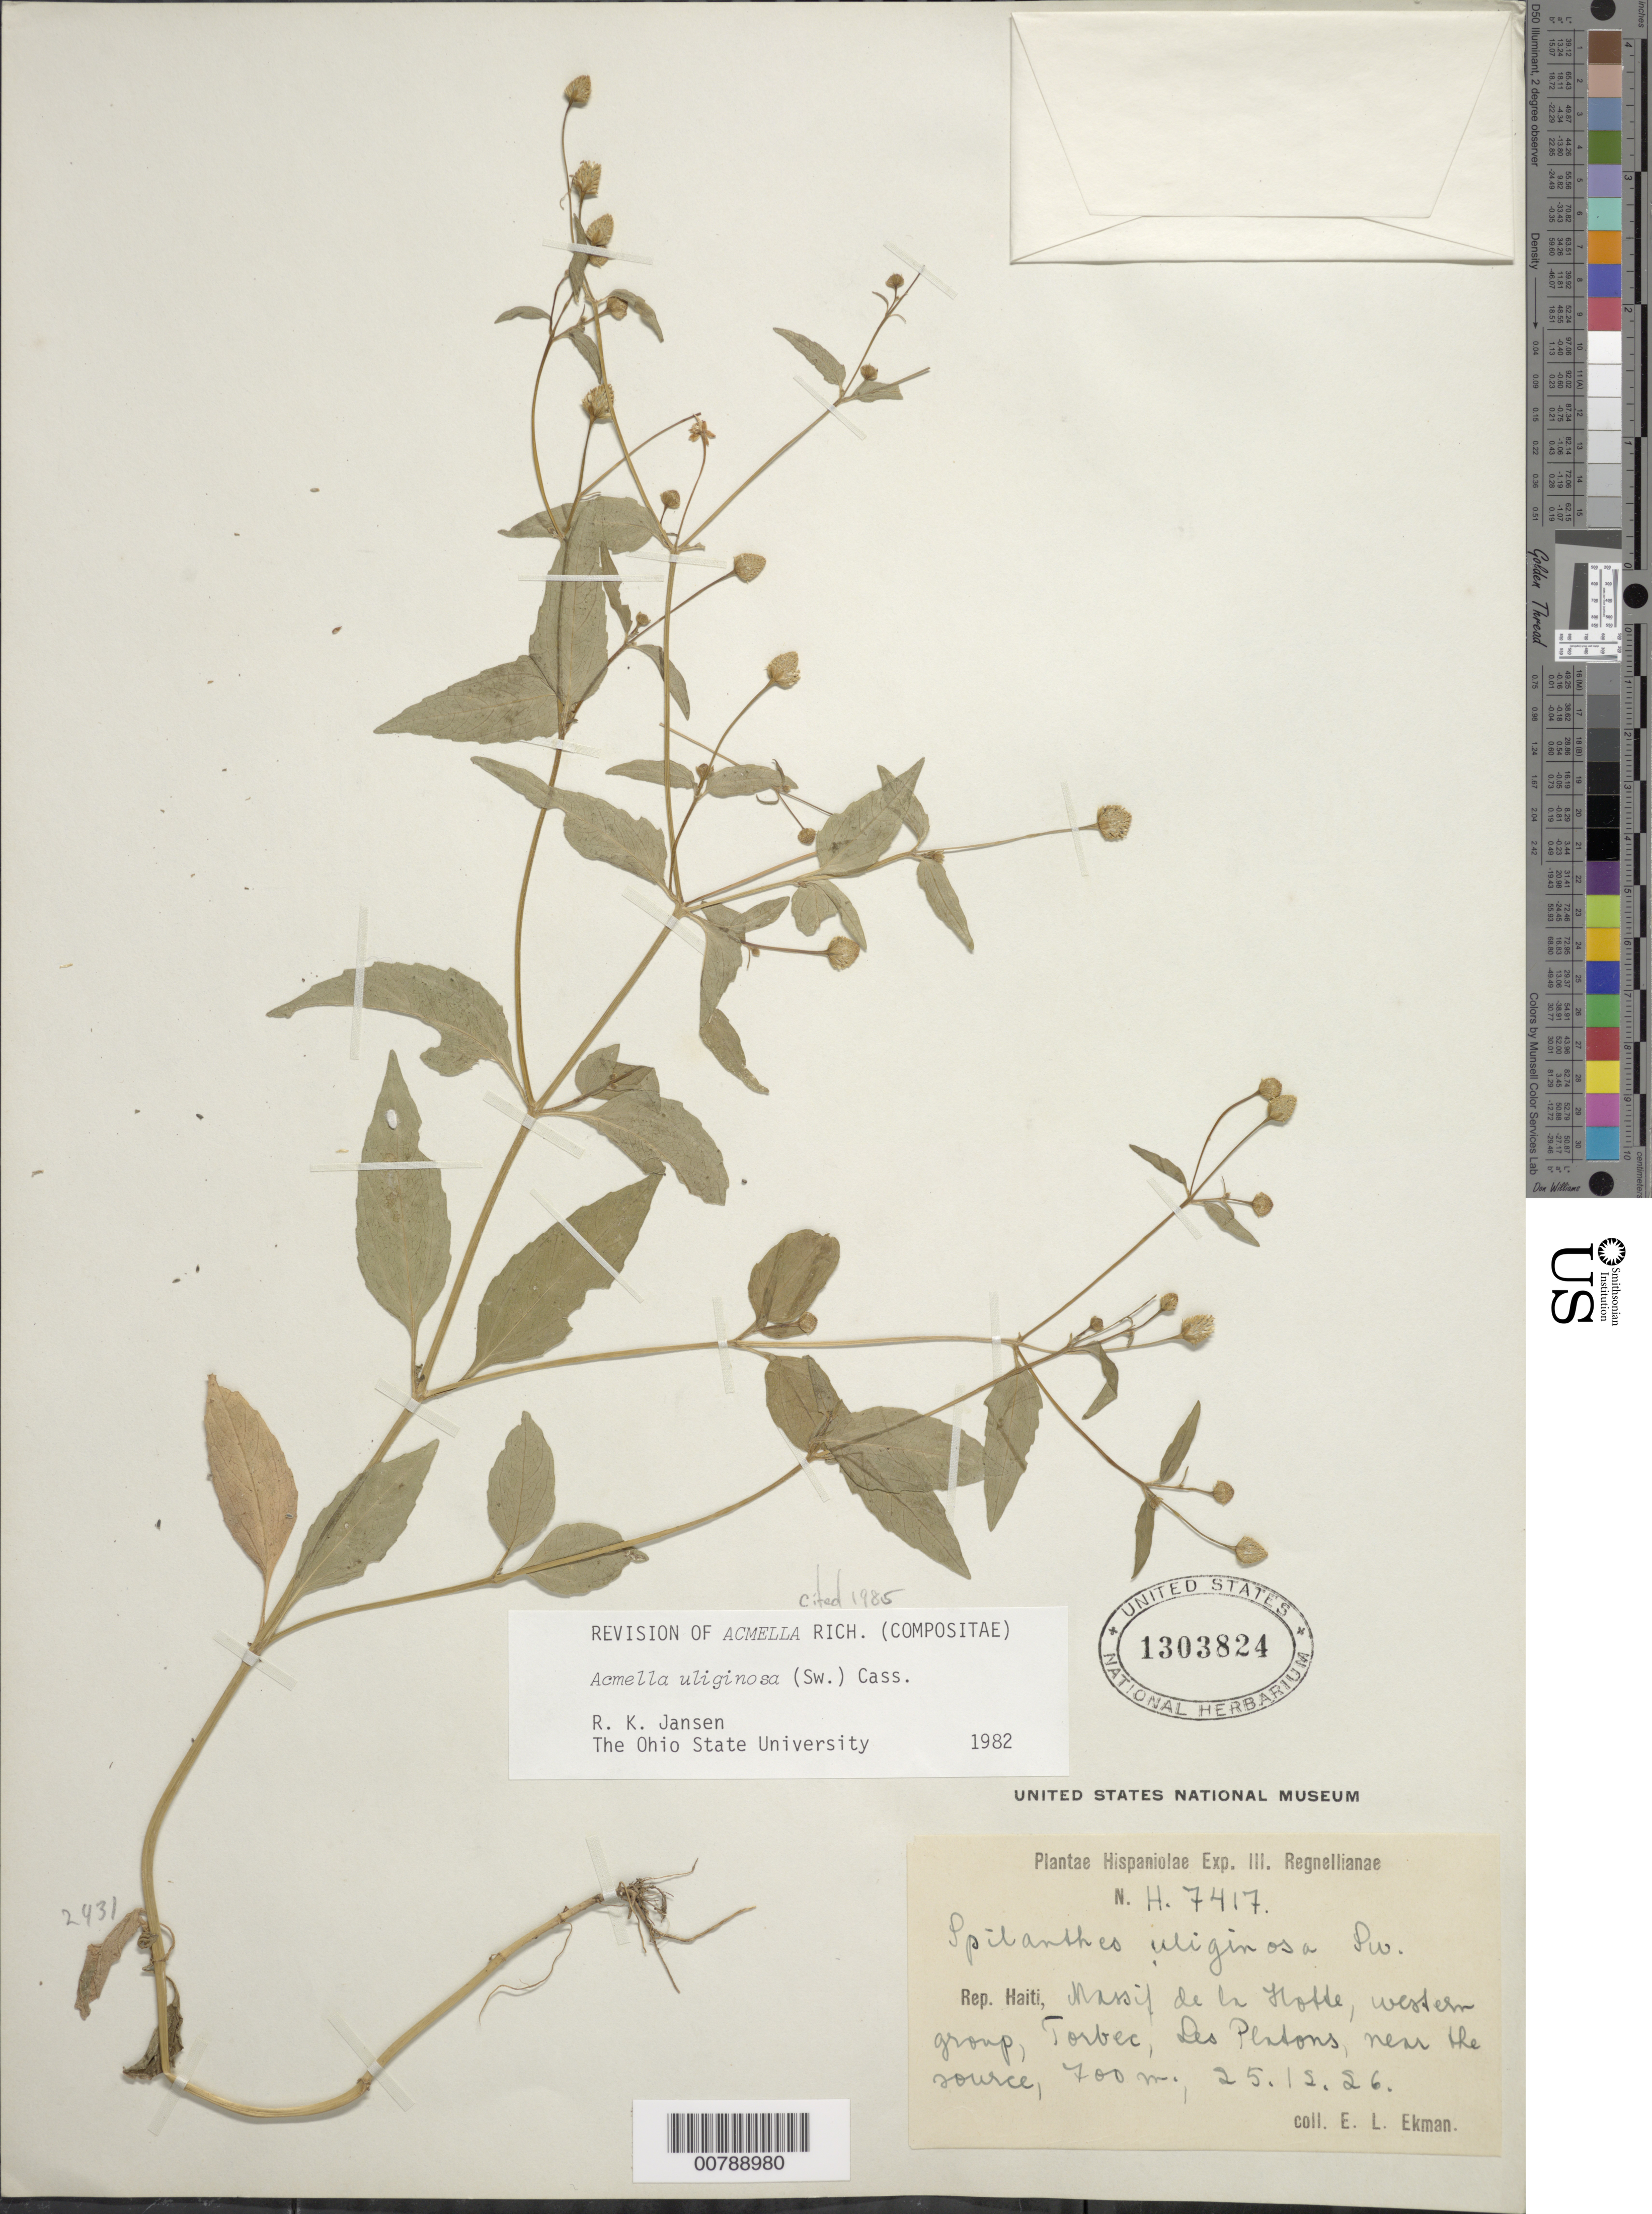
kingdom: Plantae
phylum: Tracheophyta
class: Magnoliopsida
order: Asterales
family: Asteraceae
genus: Acmella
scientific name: Acmella uliginosa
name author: (Sw.) Cass.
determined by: Jansen, R. K.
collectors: E. L. Ekman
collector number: H 7417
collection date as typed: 12 Dec 1926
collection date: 1926-12-12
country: Haiti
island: Hispaniola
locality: Massif de la Hotte, western group, Torbec, Les Pendons, near the source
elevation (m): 700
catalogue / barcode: US 1303824